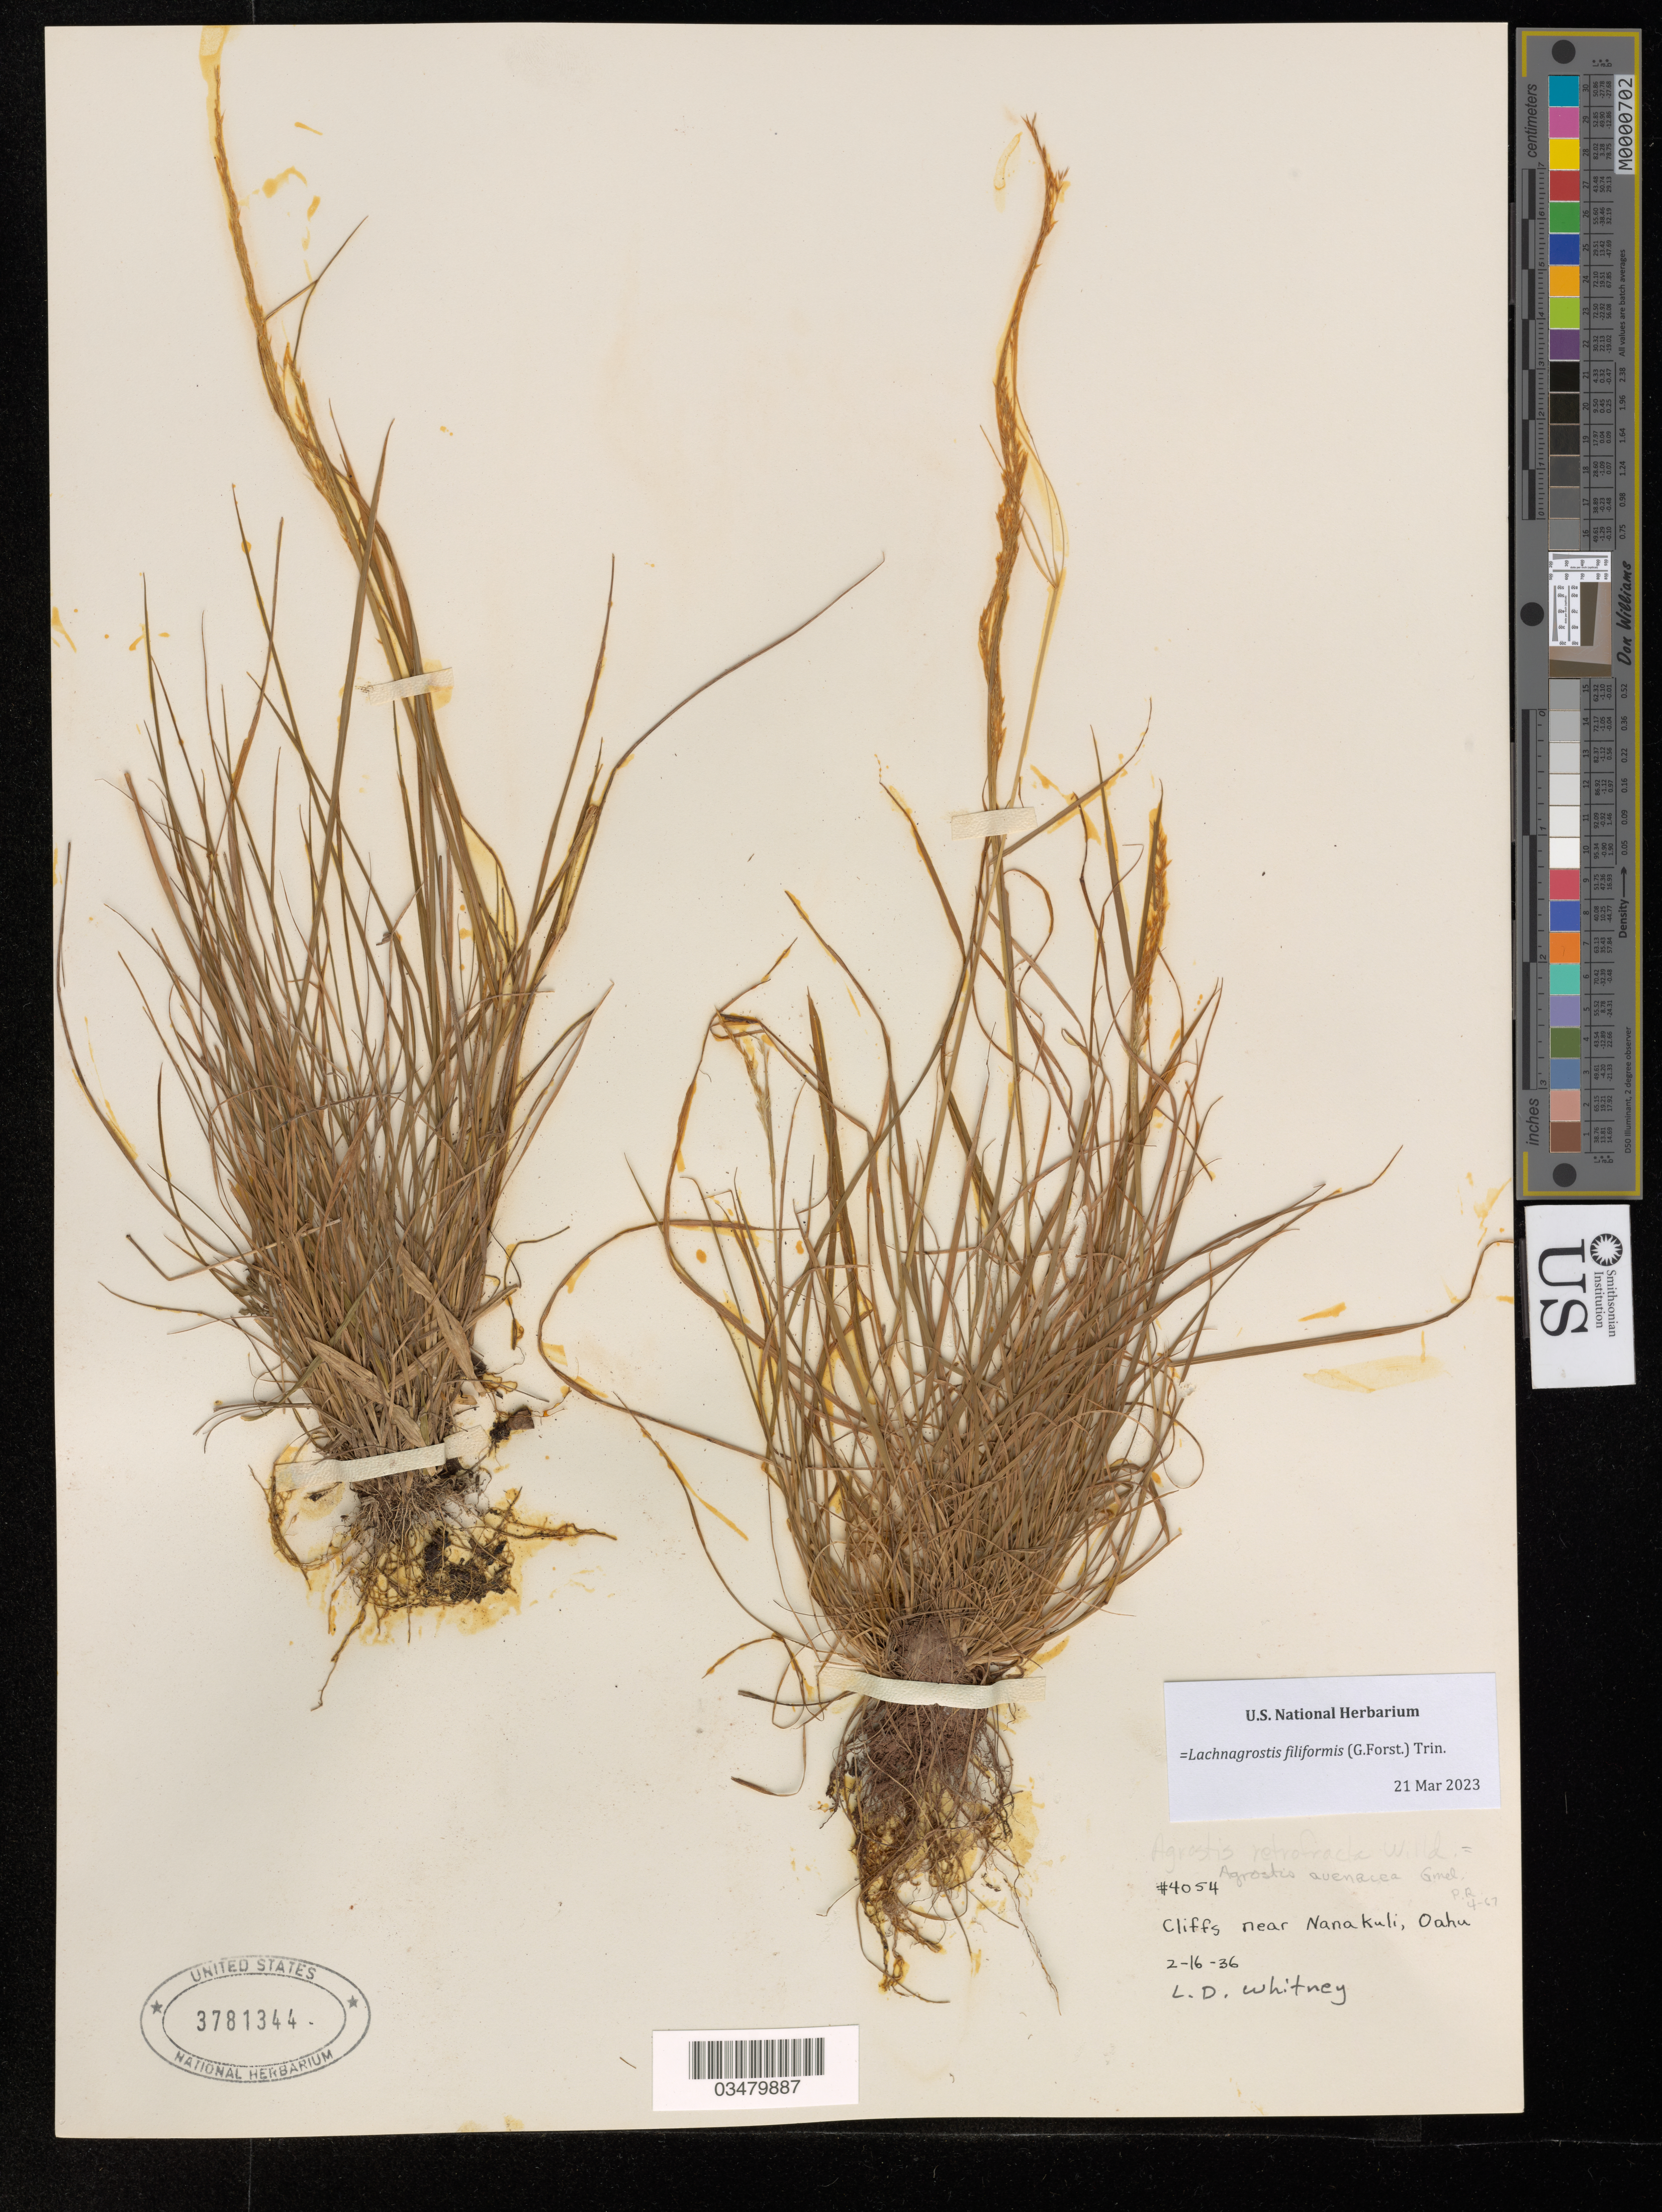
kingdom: Plantae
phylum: Tracheophyta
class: Liliopsida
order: Poales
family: Poaceae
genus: Lachnagrostis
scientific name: Lachnagrostis filiformis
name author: (J.R. Forst.) Trin.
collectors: L. Whitney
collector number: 4054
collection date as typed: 16 Feb 1936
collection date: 1936-02-16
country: United States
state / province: Hawaii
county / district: Honolulu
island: Oahu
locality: Cliffs near Nanakuli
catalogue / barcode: US 3781344